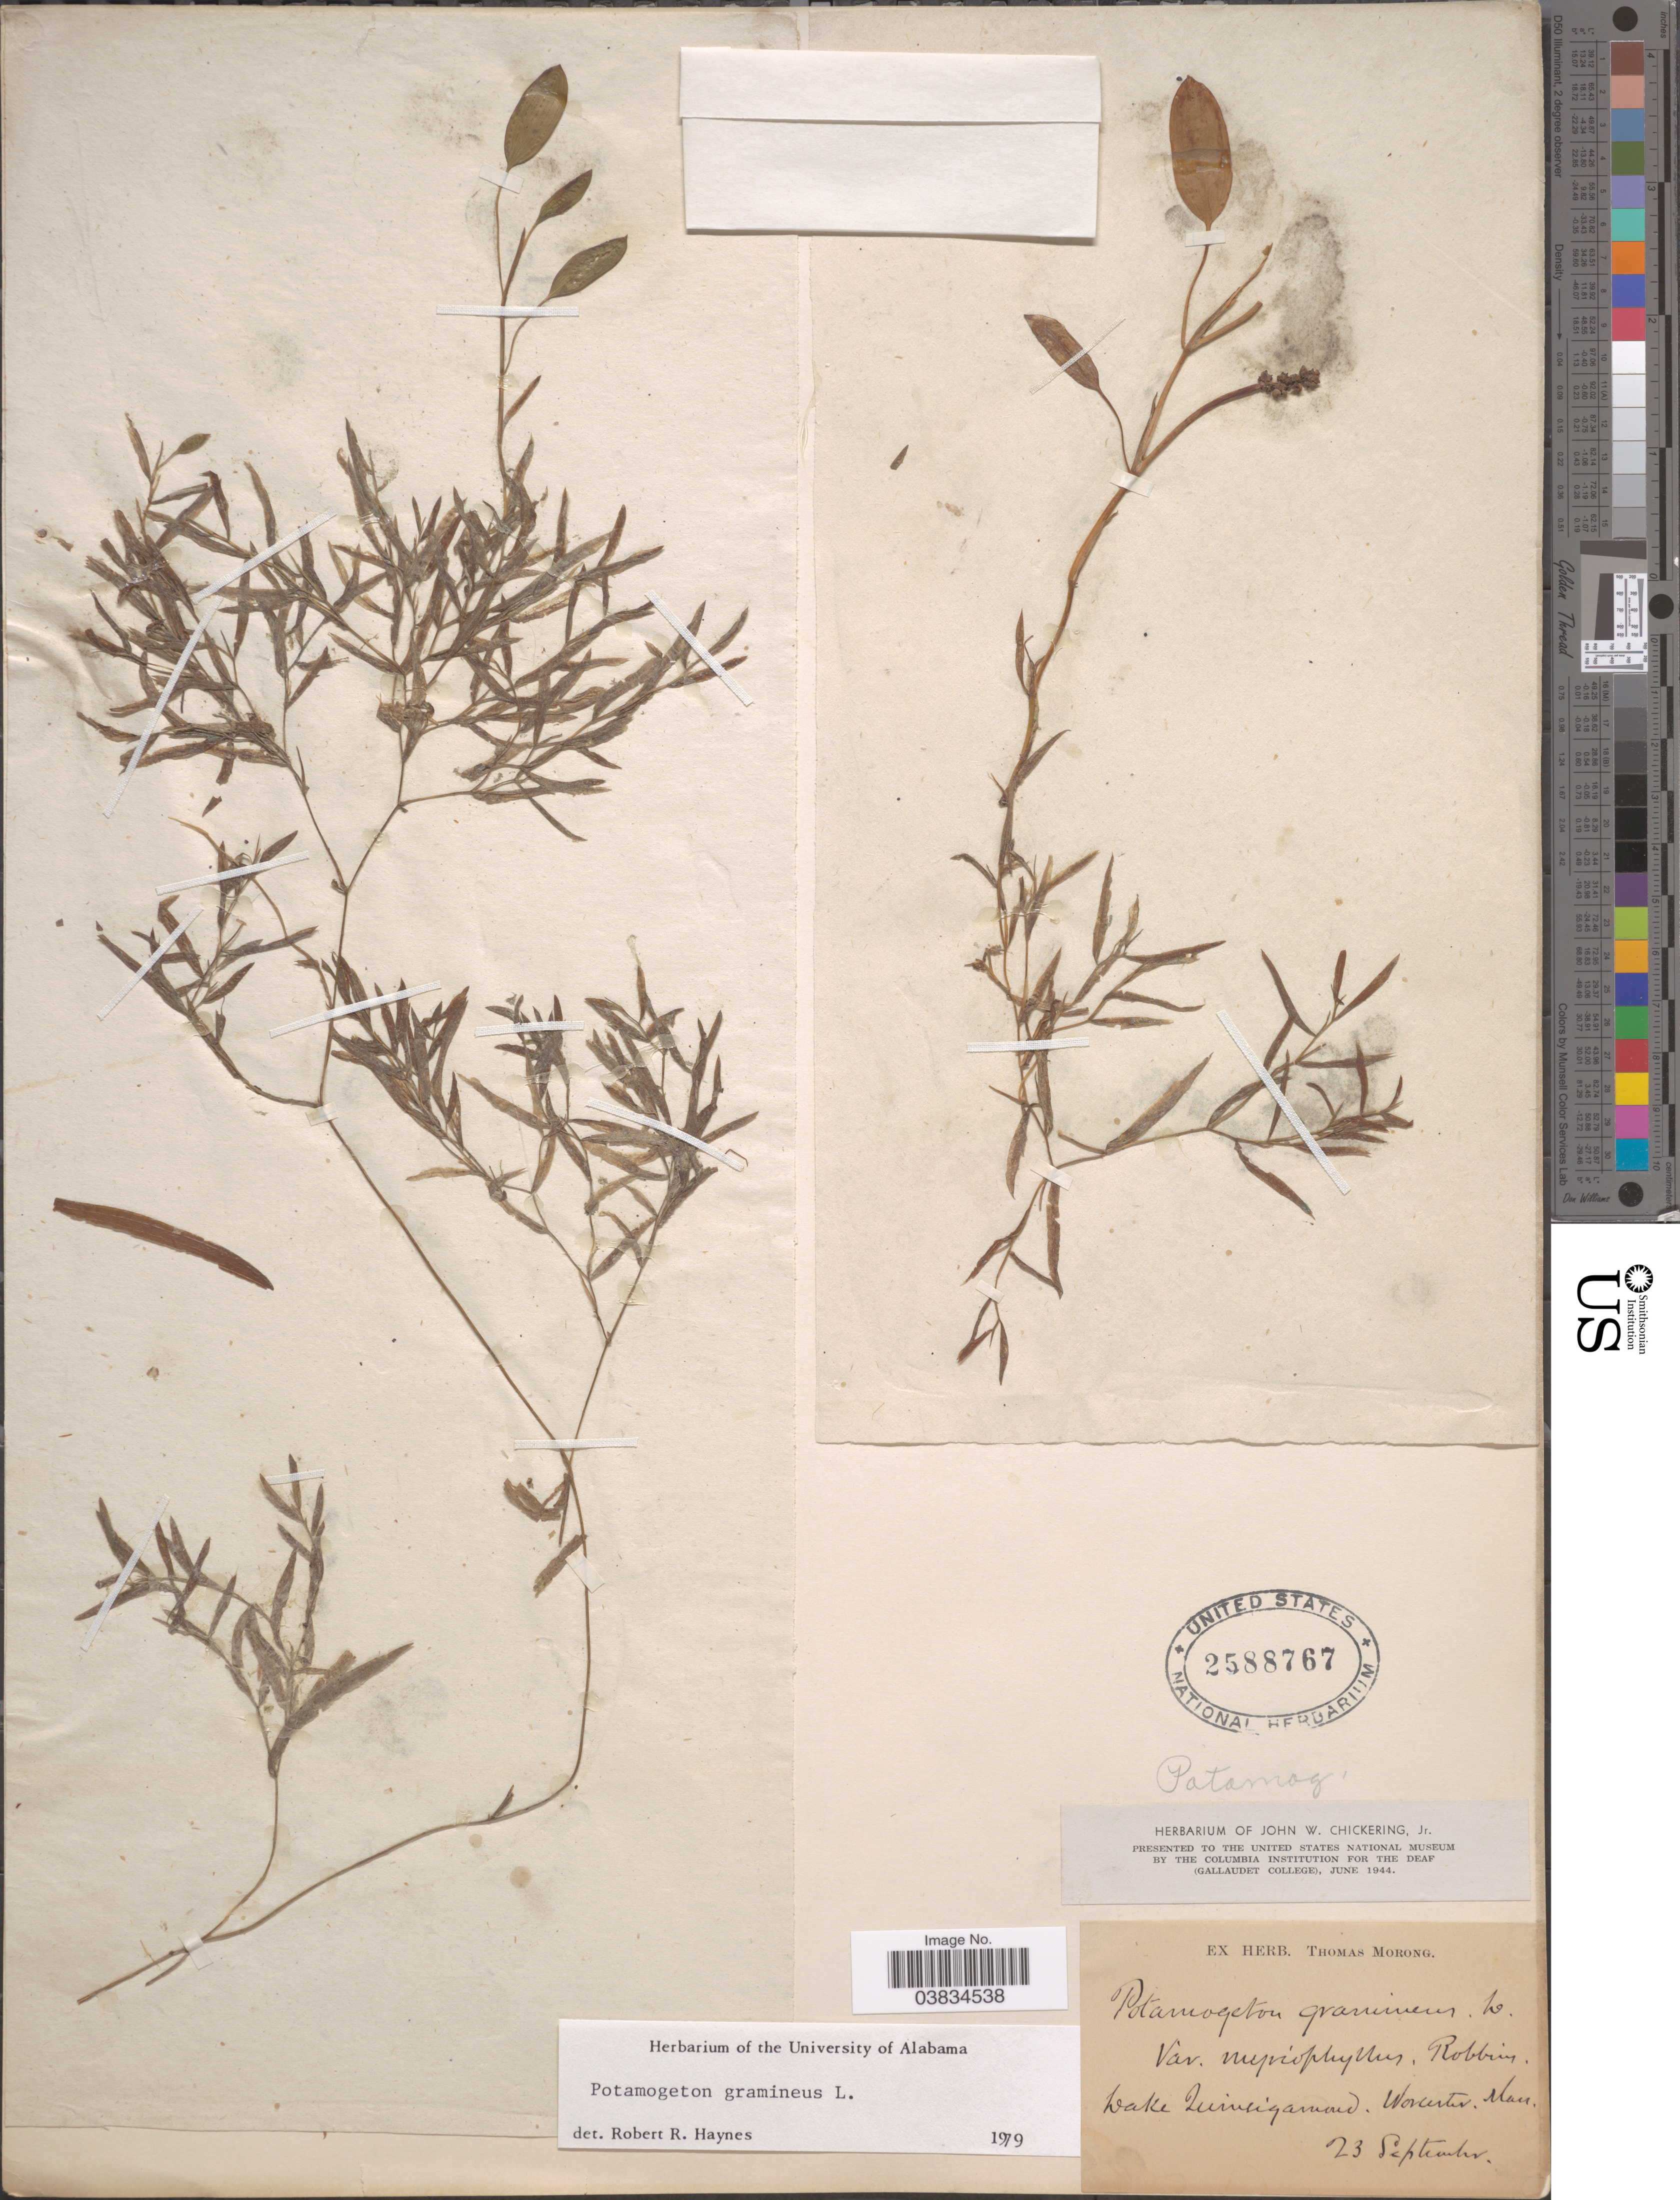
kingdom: Plantae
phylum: Tracheophyta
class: Liliopsida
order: Alismatales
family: Potamogetonaceae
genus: Potamogeton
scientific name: Potamogeton gramineus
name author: L.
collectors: ex Herb. T. Morong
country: United States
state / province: Massachusetts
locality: Lake Quinsigamond, Worcester.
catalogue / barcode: US 2588767